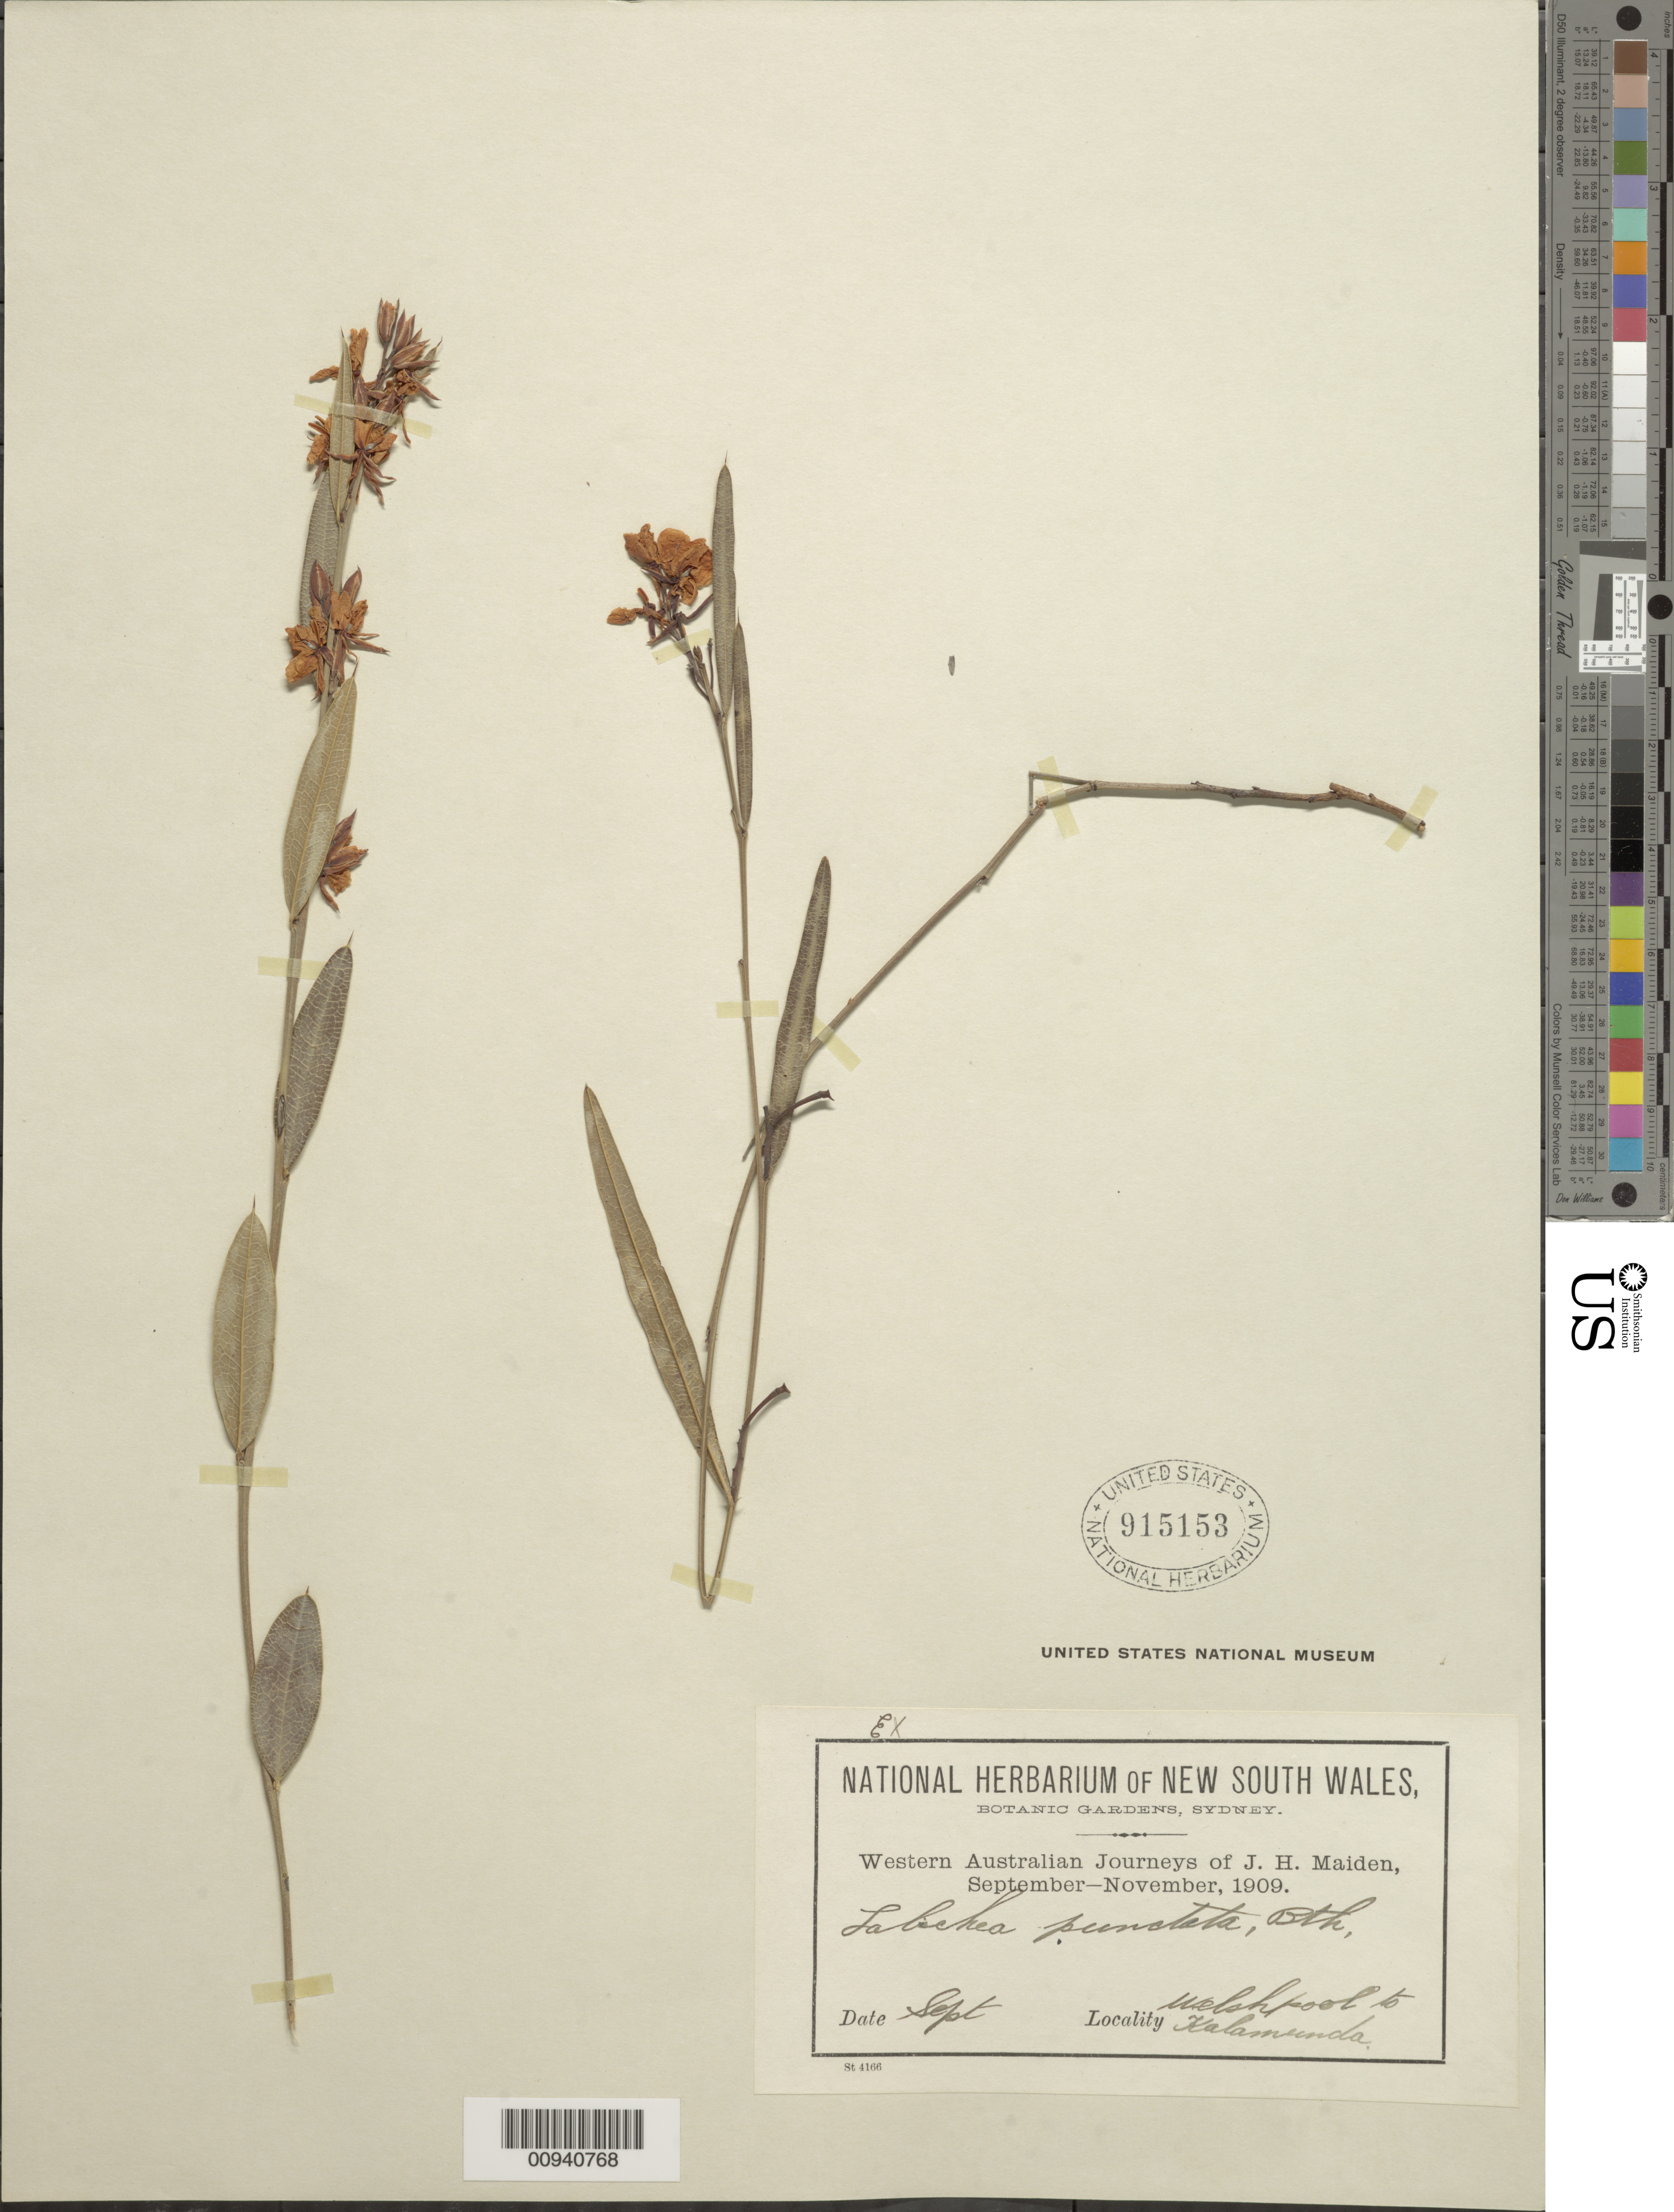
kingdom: Plantae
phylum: Tracheophyta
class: Magnoliopsida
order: Fabales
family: Fabaceae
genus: Labichea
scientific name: Labichea punctata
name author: Lindl.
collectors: J. Maiden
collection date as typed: Sep 1909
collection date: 1909-09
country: Australia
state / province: Western Australia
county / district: Perth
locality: Welshpool to Kalamunda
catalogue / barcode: US 915153